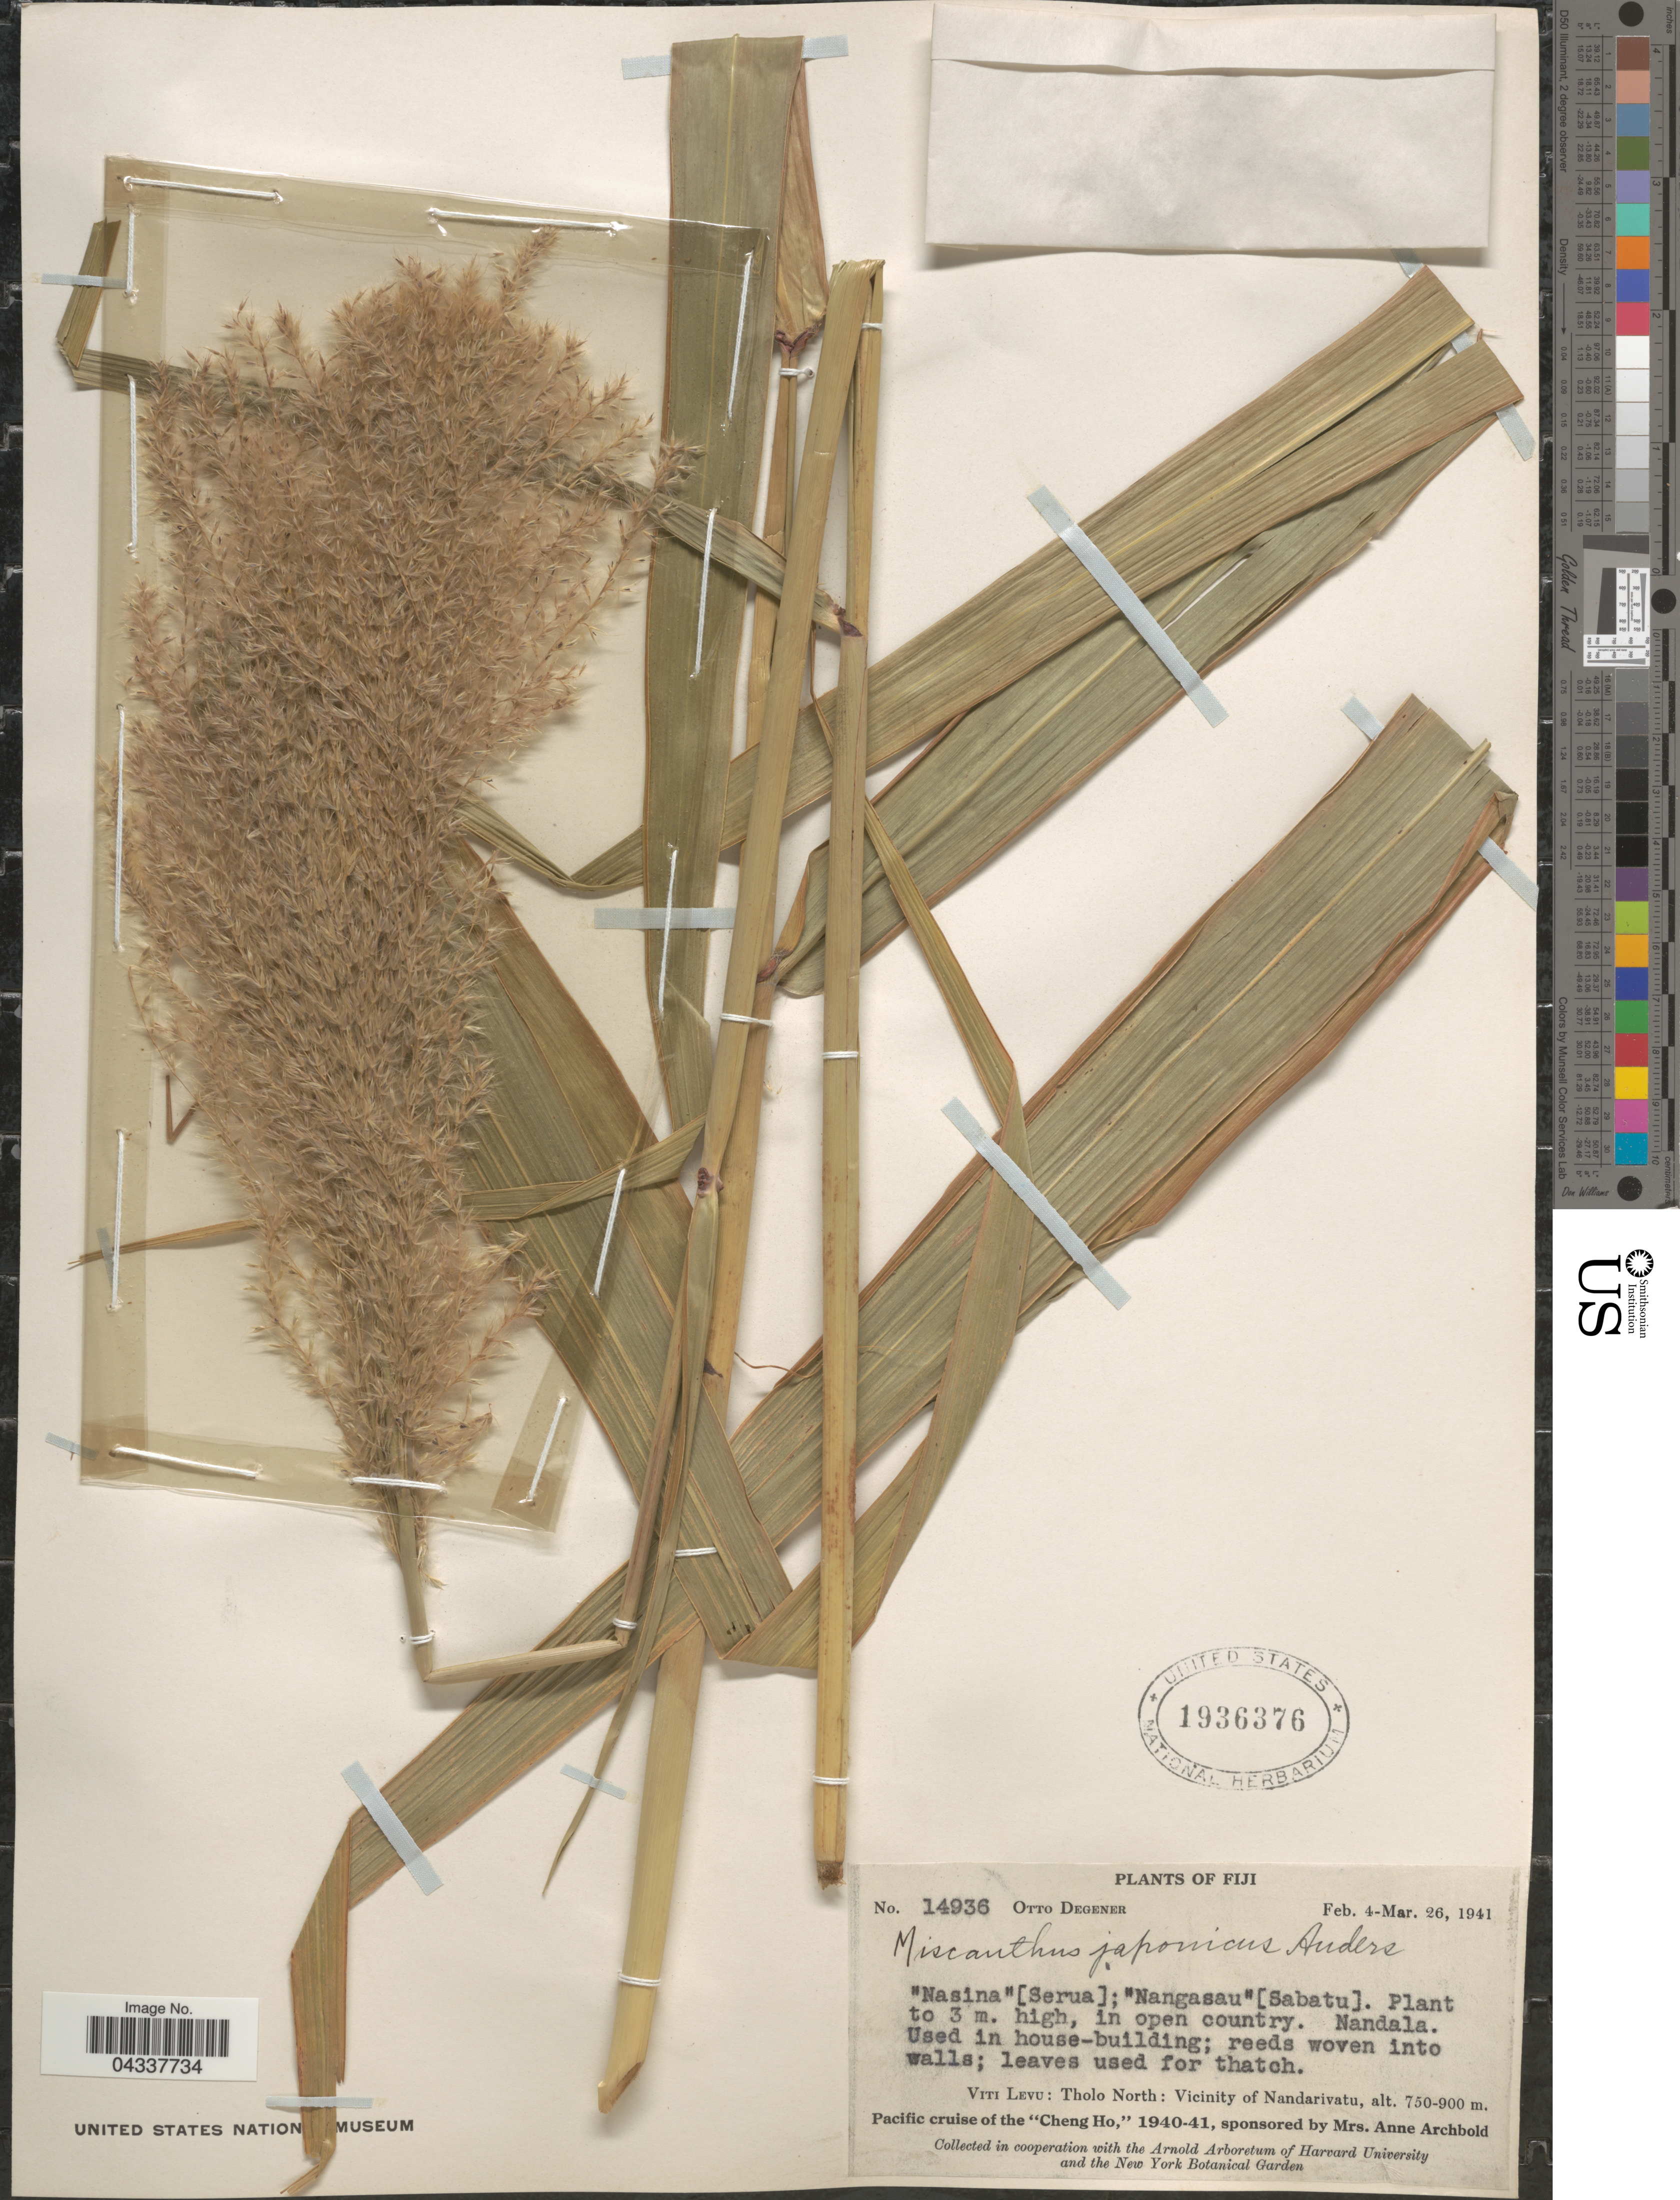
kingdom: Plantae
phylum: Tracheophyta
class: Liliopsida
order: Poales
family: Poaceae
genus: Miscanthus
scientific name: Miscanthus sinensis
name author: Andersson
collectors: O. Degener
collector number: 14936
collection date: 1941-02-04/1941-03-26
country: Fiji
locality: Viti Levu: Tholo North: Vicinity of Nandarivatu. Pacific cruise of the "Cheng Ho," 1940-41.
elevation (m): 750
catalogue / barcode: US 1936376